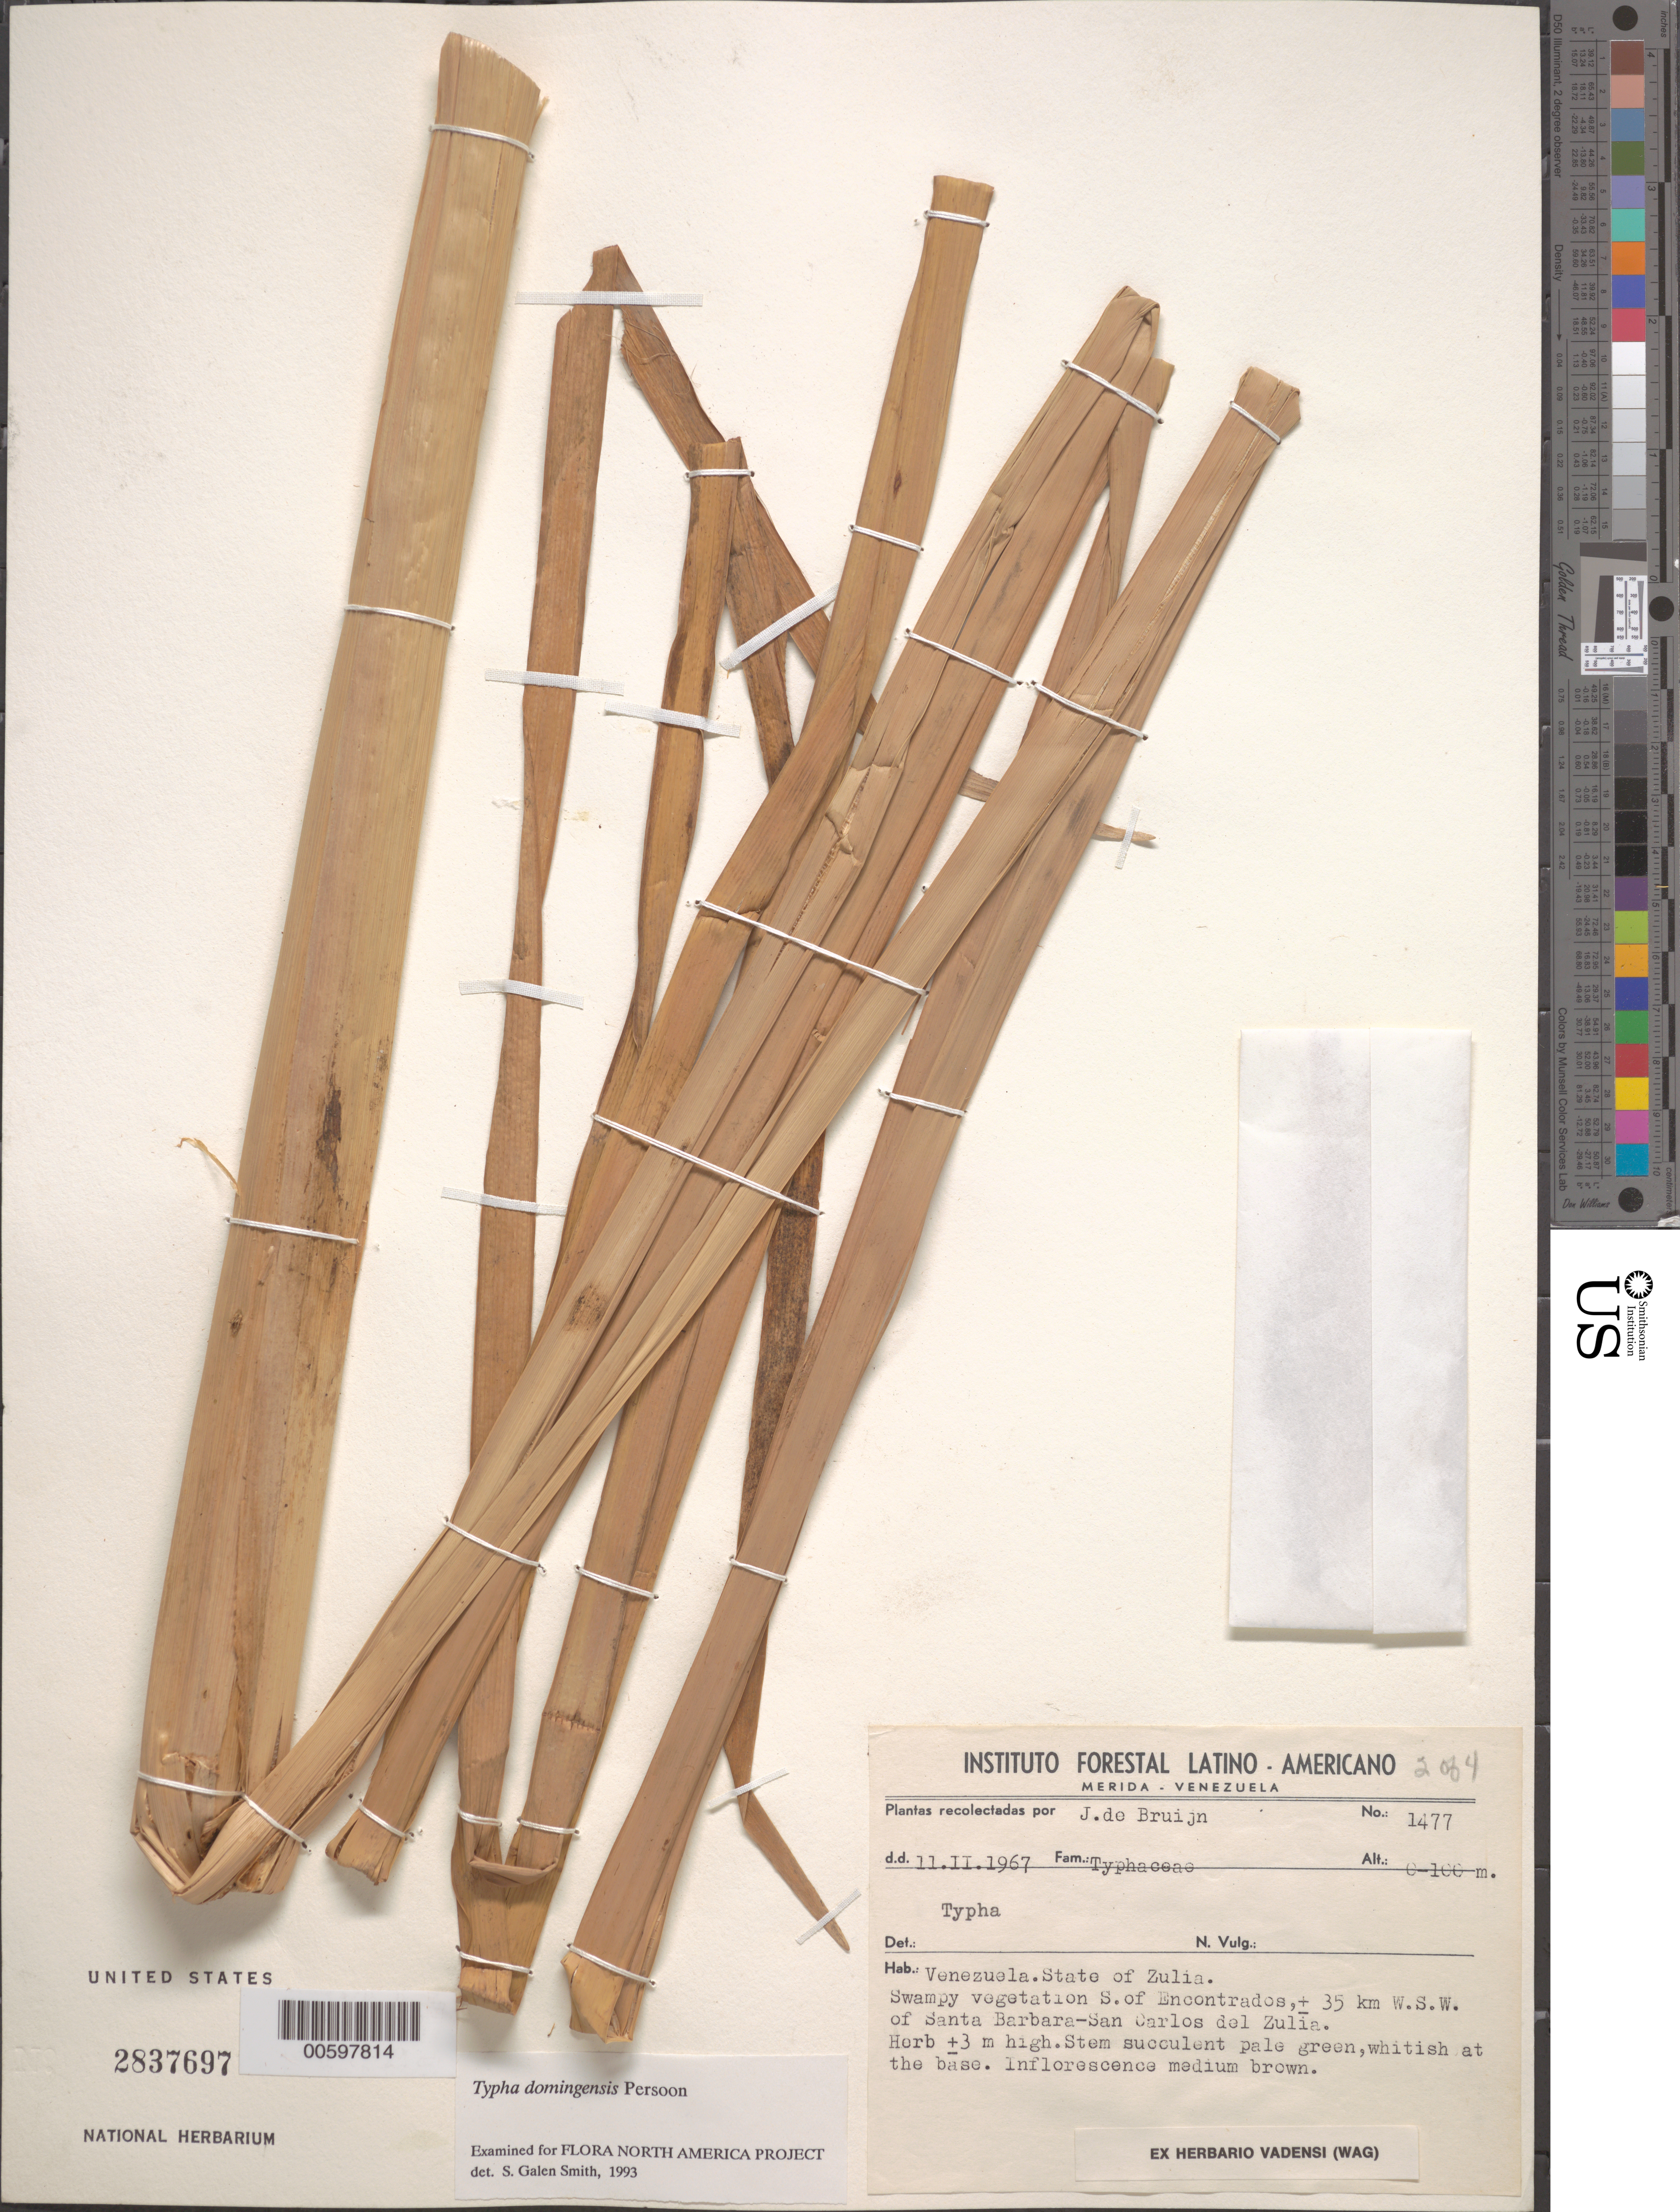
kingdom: Plantae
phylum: Tracheophyta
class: Liliopsida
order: Poales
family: Typhaceae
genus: Typha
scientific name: Typha domingensis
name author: Pers.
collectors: J. Bruijn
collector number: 1477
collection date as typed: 11 Feb 1967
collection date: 1967-02-11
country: Venezuela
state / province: Zulia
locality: WSW of Santa Barbara, San Carlos del Zulia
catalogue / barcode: US 2837697